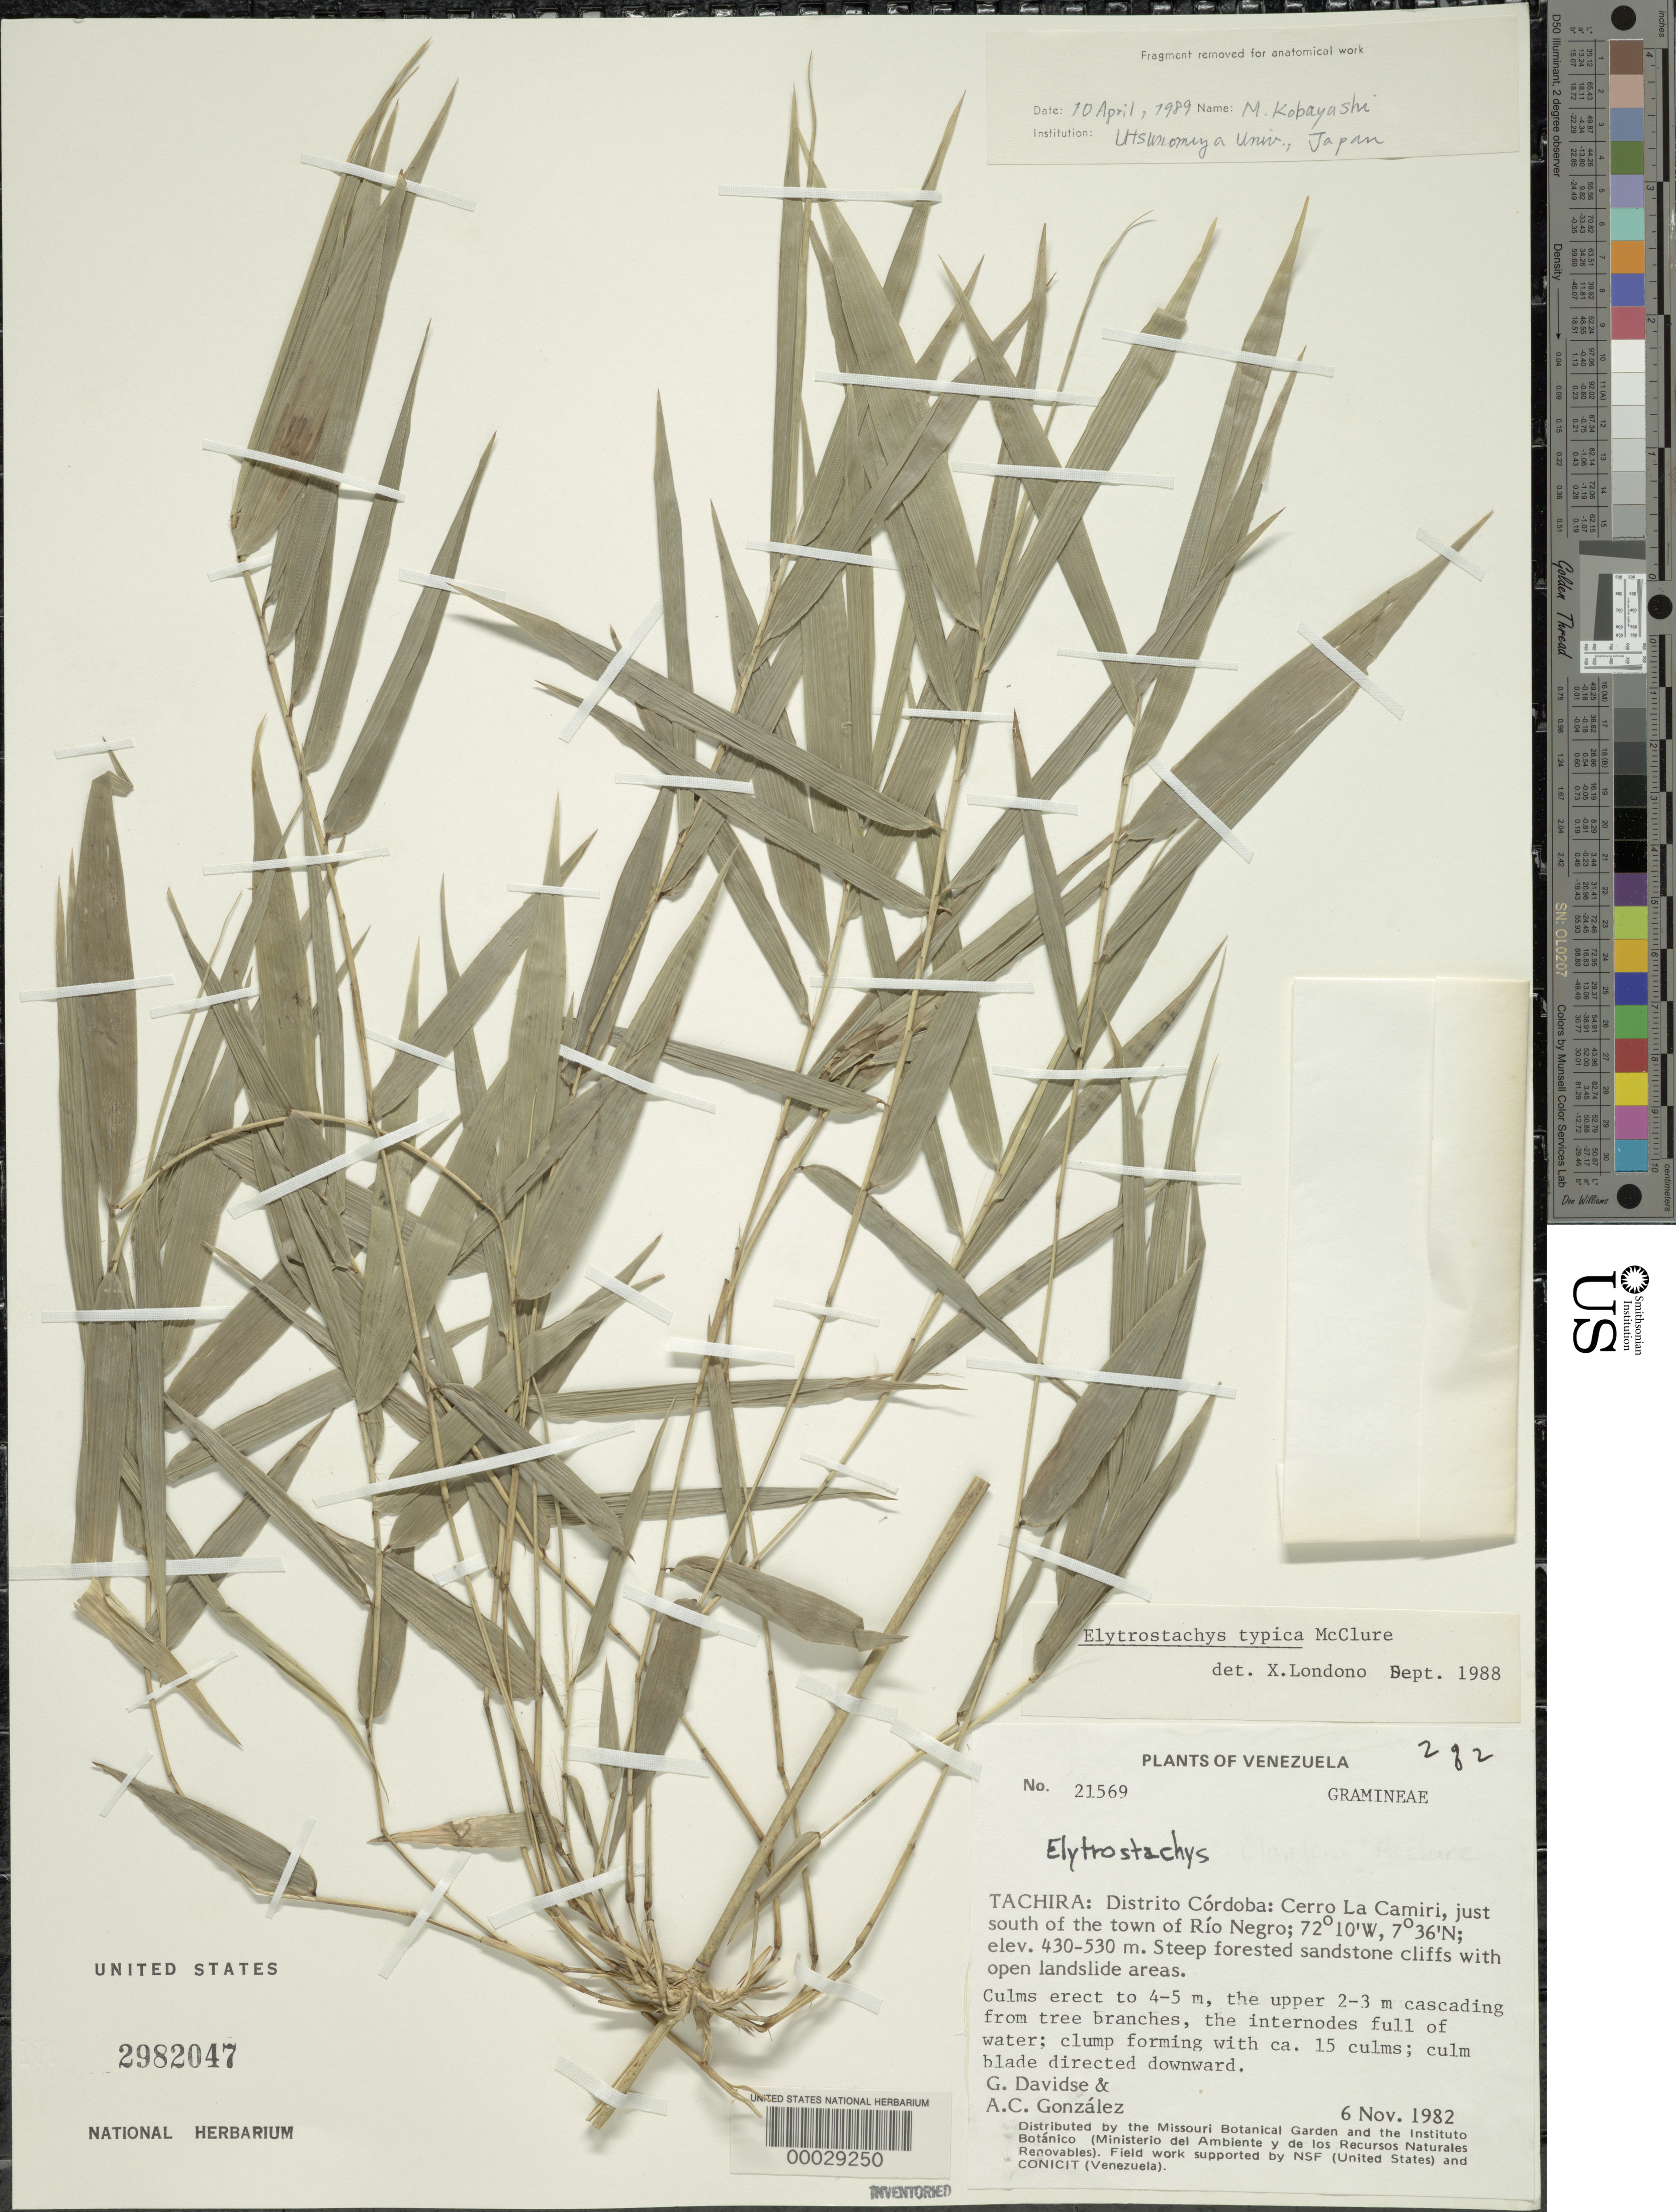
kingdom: Plantae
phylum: Tracheophyta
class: Liliopsida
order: Poales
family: Poaceae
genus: Elytrostachys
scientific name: Elytrostachys clavigera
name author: McClure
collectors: G. Davidse & A. C. González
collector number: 21569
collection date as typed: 06 Nov 1982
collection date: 1982-11-06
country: Venezuela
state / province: Tachira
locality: Dist cordoba, cerro la camiri, rio negro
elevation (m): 430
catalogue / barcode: US 2982047